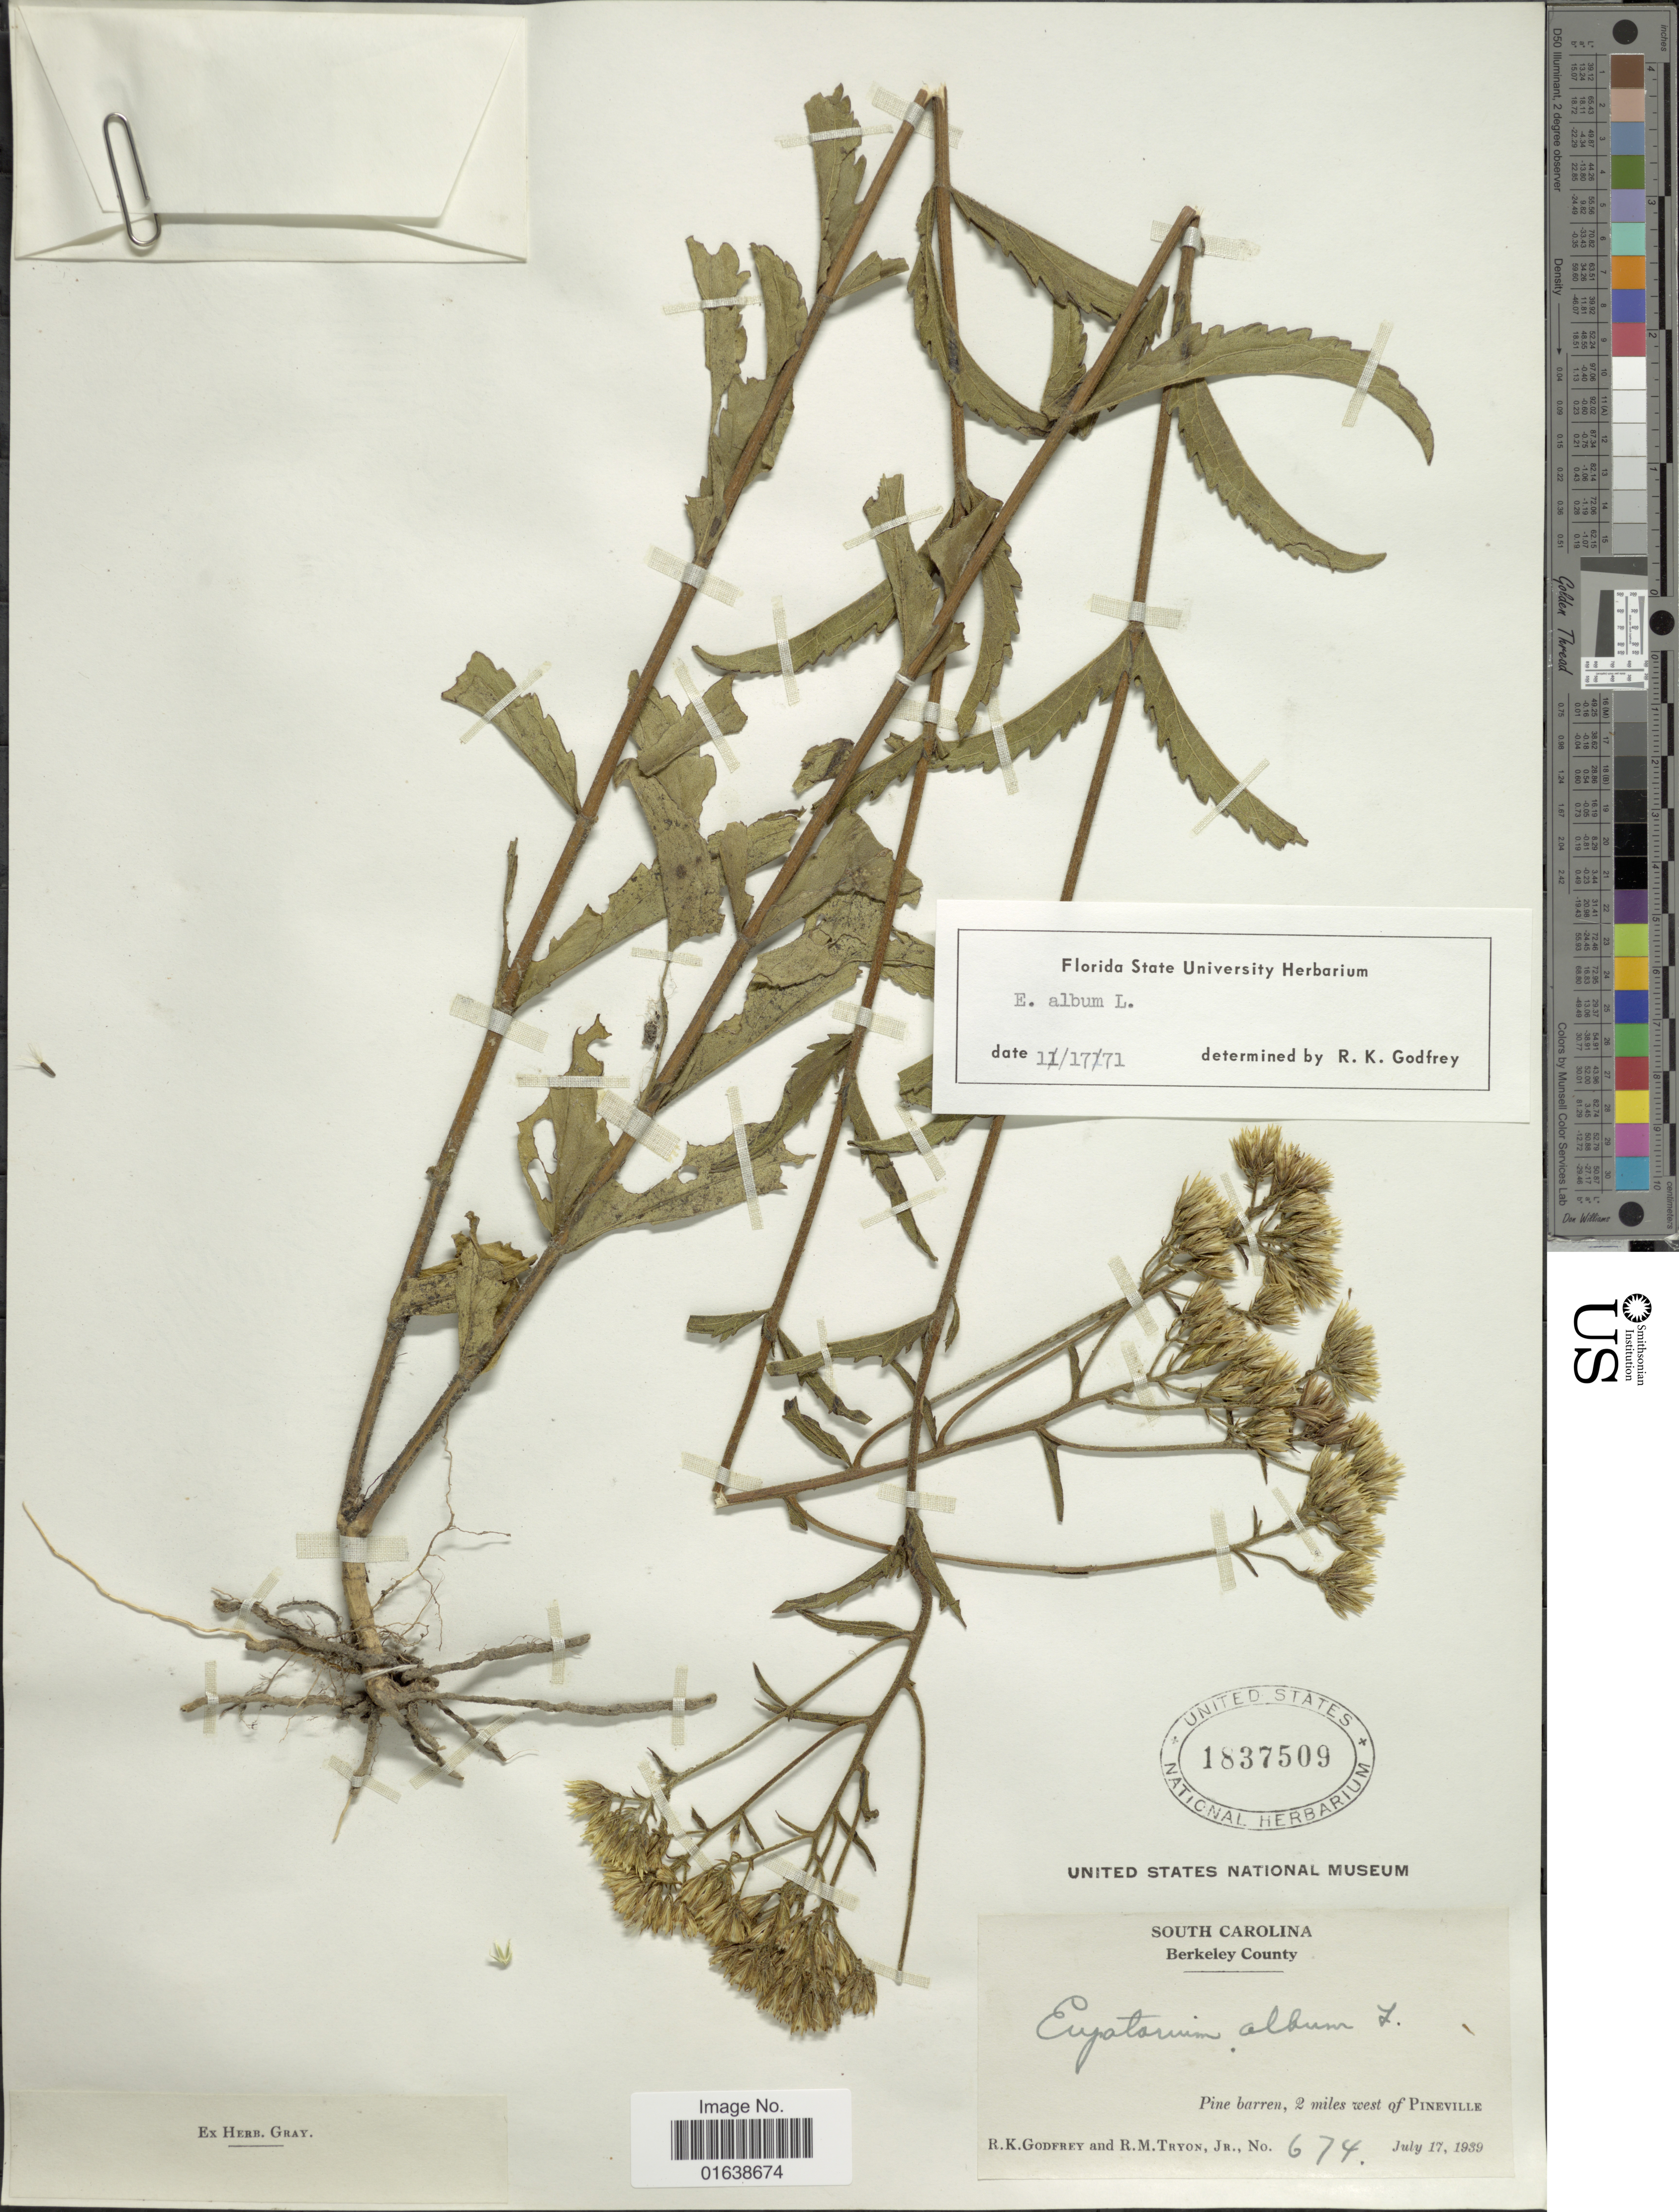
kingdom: Plantae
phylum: Tracheophyta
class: Magnoliopsida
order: Asterales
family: Asteraceae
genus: Eupatorium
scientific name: Eupatorium album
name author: L.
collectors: R. K. Godfrey & R. M. Tryon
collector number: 674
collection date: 1939-07-17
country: United States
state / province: South Carolina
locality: Berkeley County. Pine barren, 2 miles west of Pineville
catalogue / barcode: US 1837509